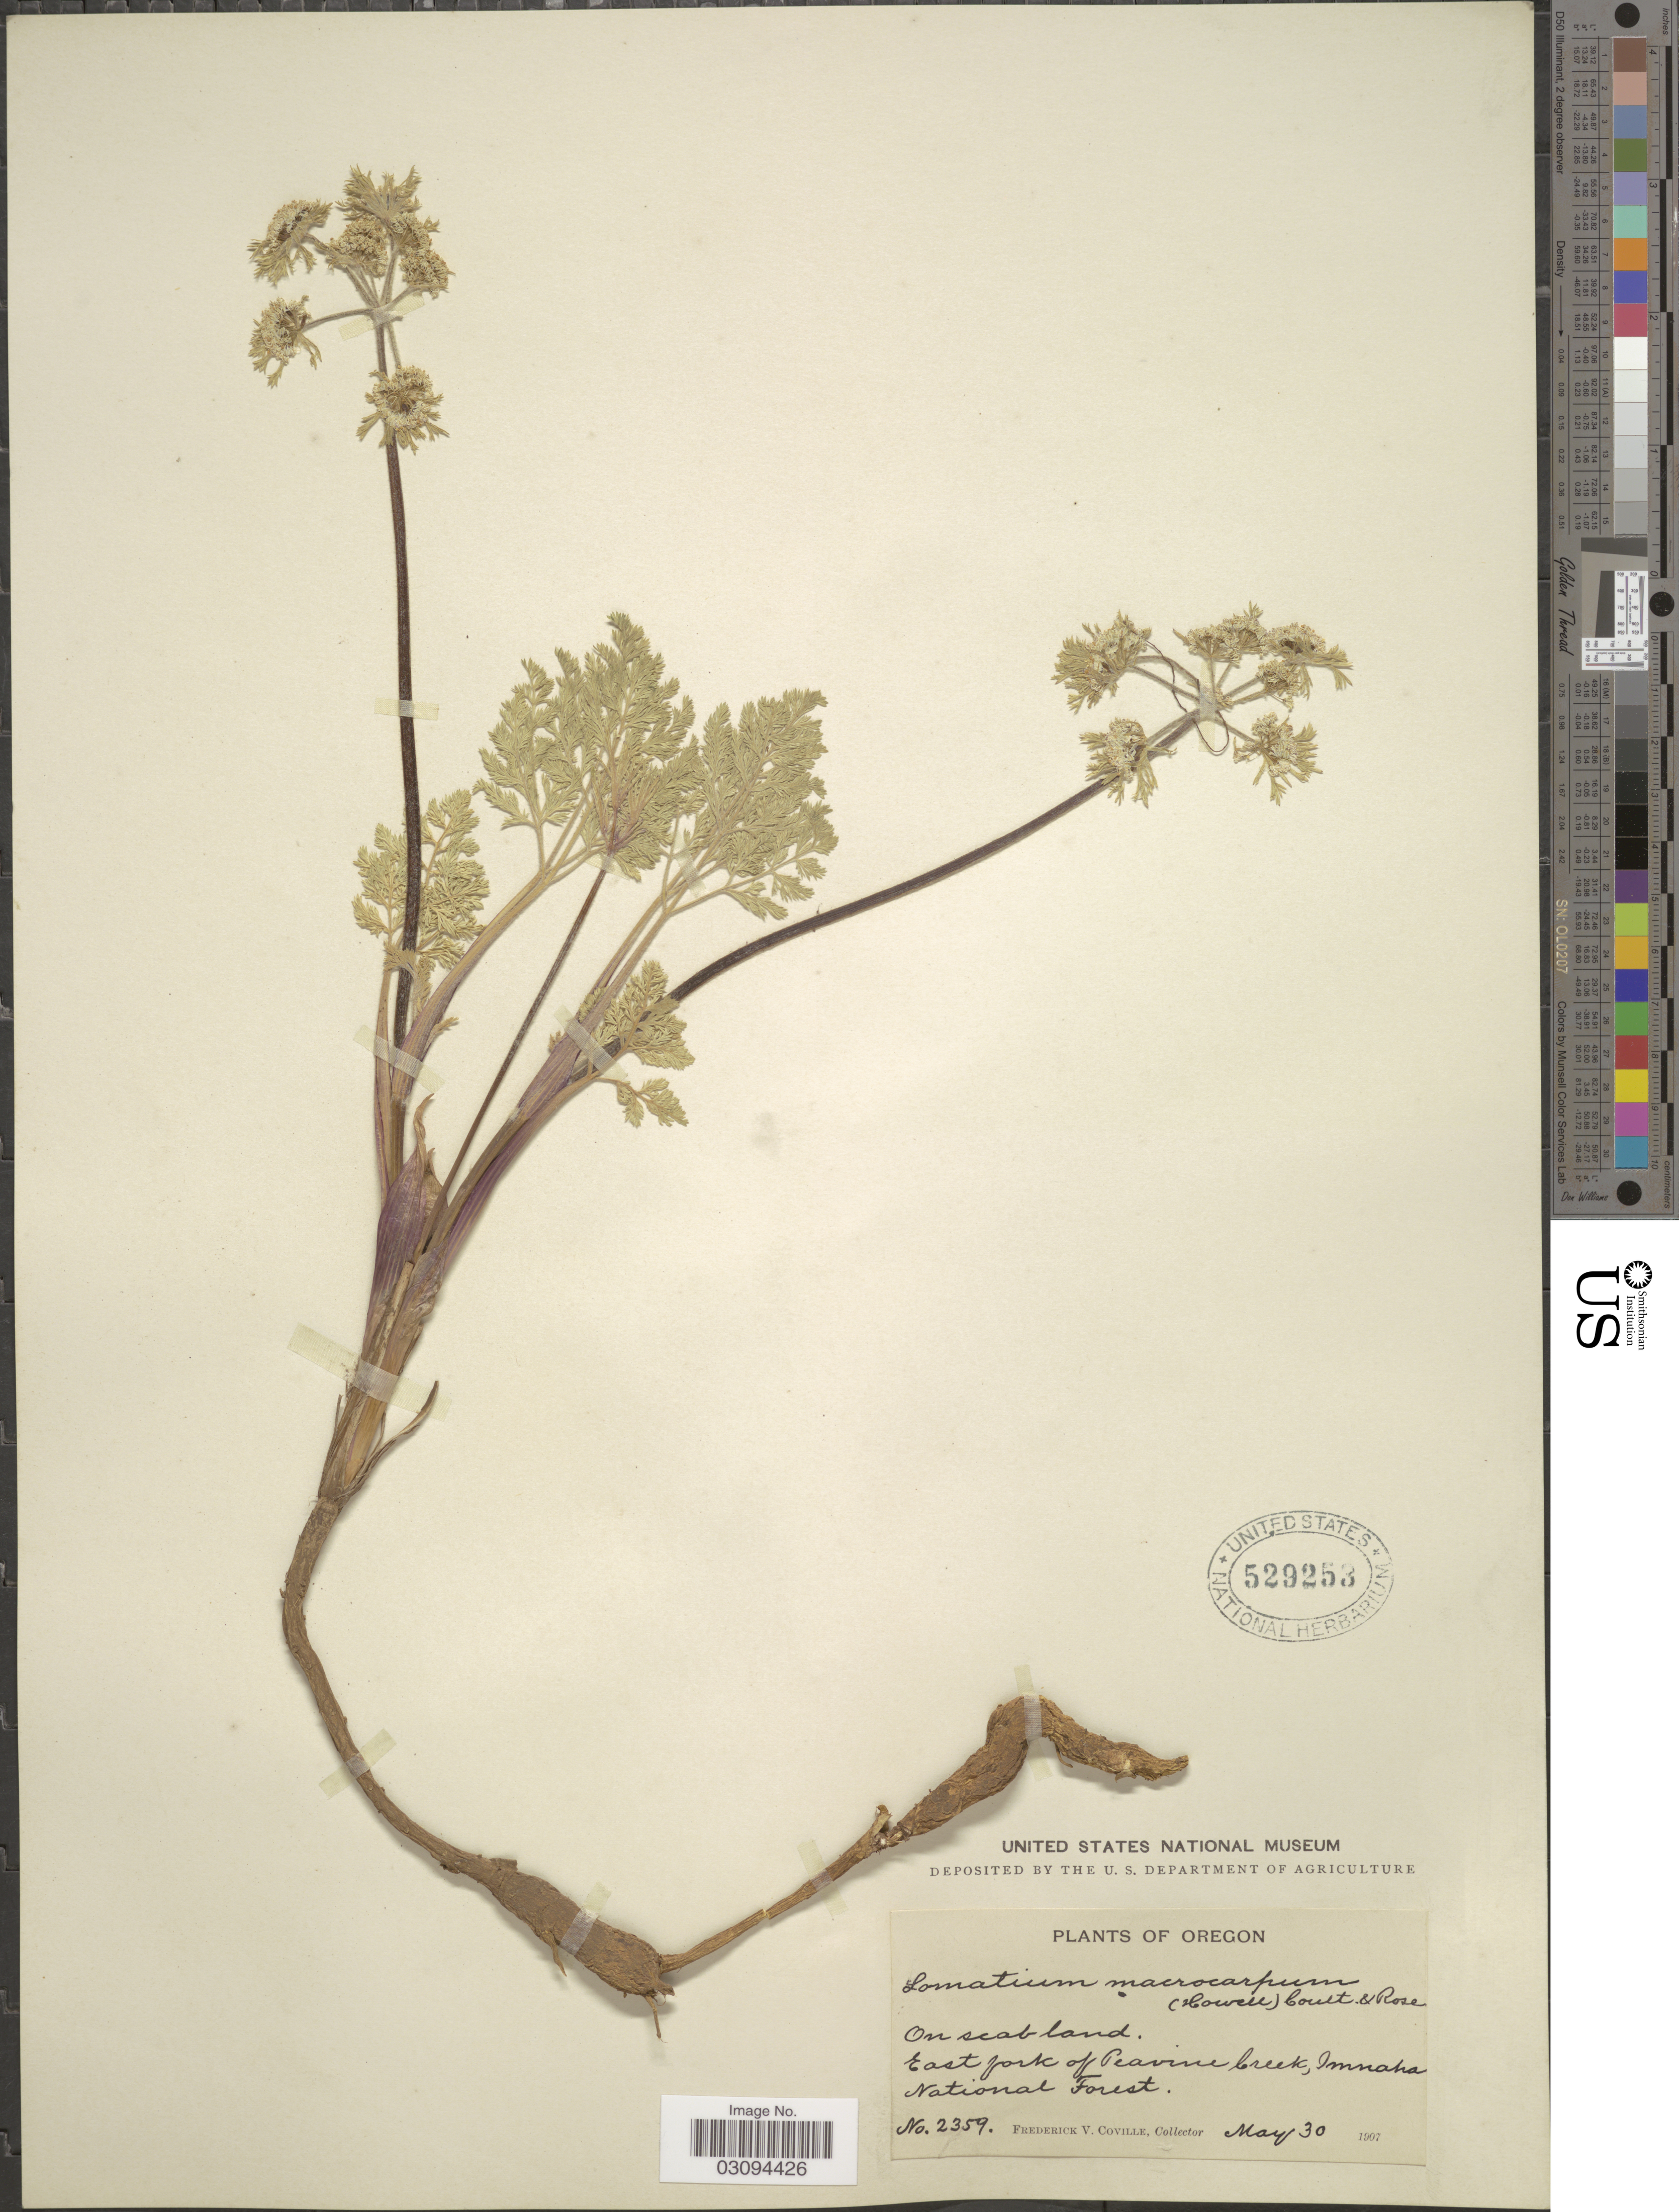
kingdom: Plantae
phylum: Tracheophyta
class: Magnoliopsida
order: Apiales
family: Apiaceae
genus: Lomatium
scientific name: Lomatium macrocarpum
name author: (Hook. et al.) J.M. Coult. & Rose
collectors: F. V. Coville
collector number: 2359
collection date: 1907-05-30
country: United States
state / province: Oregon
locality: East fork of Peavine Creek, Imnaha National Forest.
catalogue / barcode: US 529253